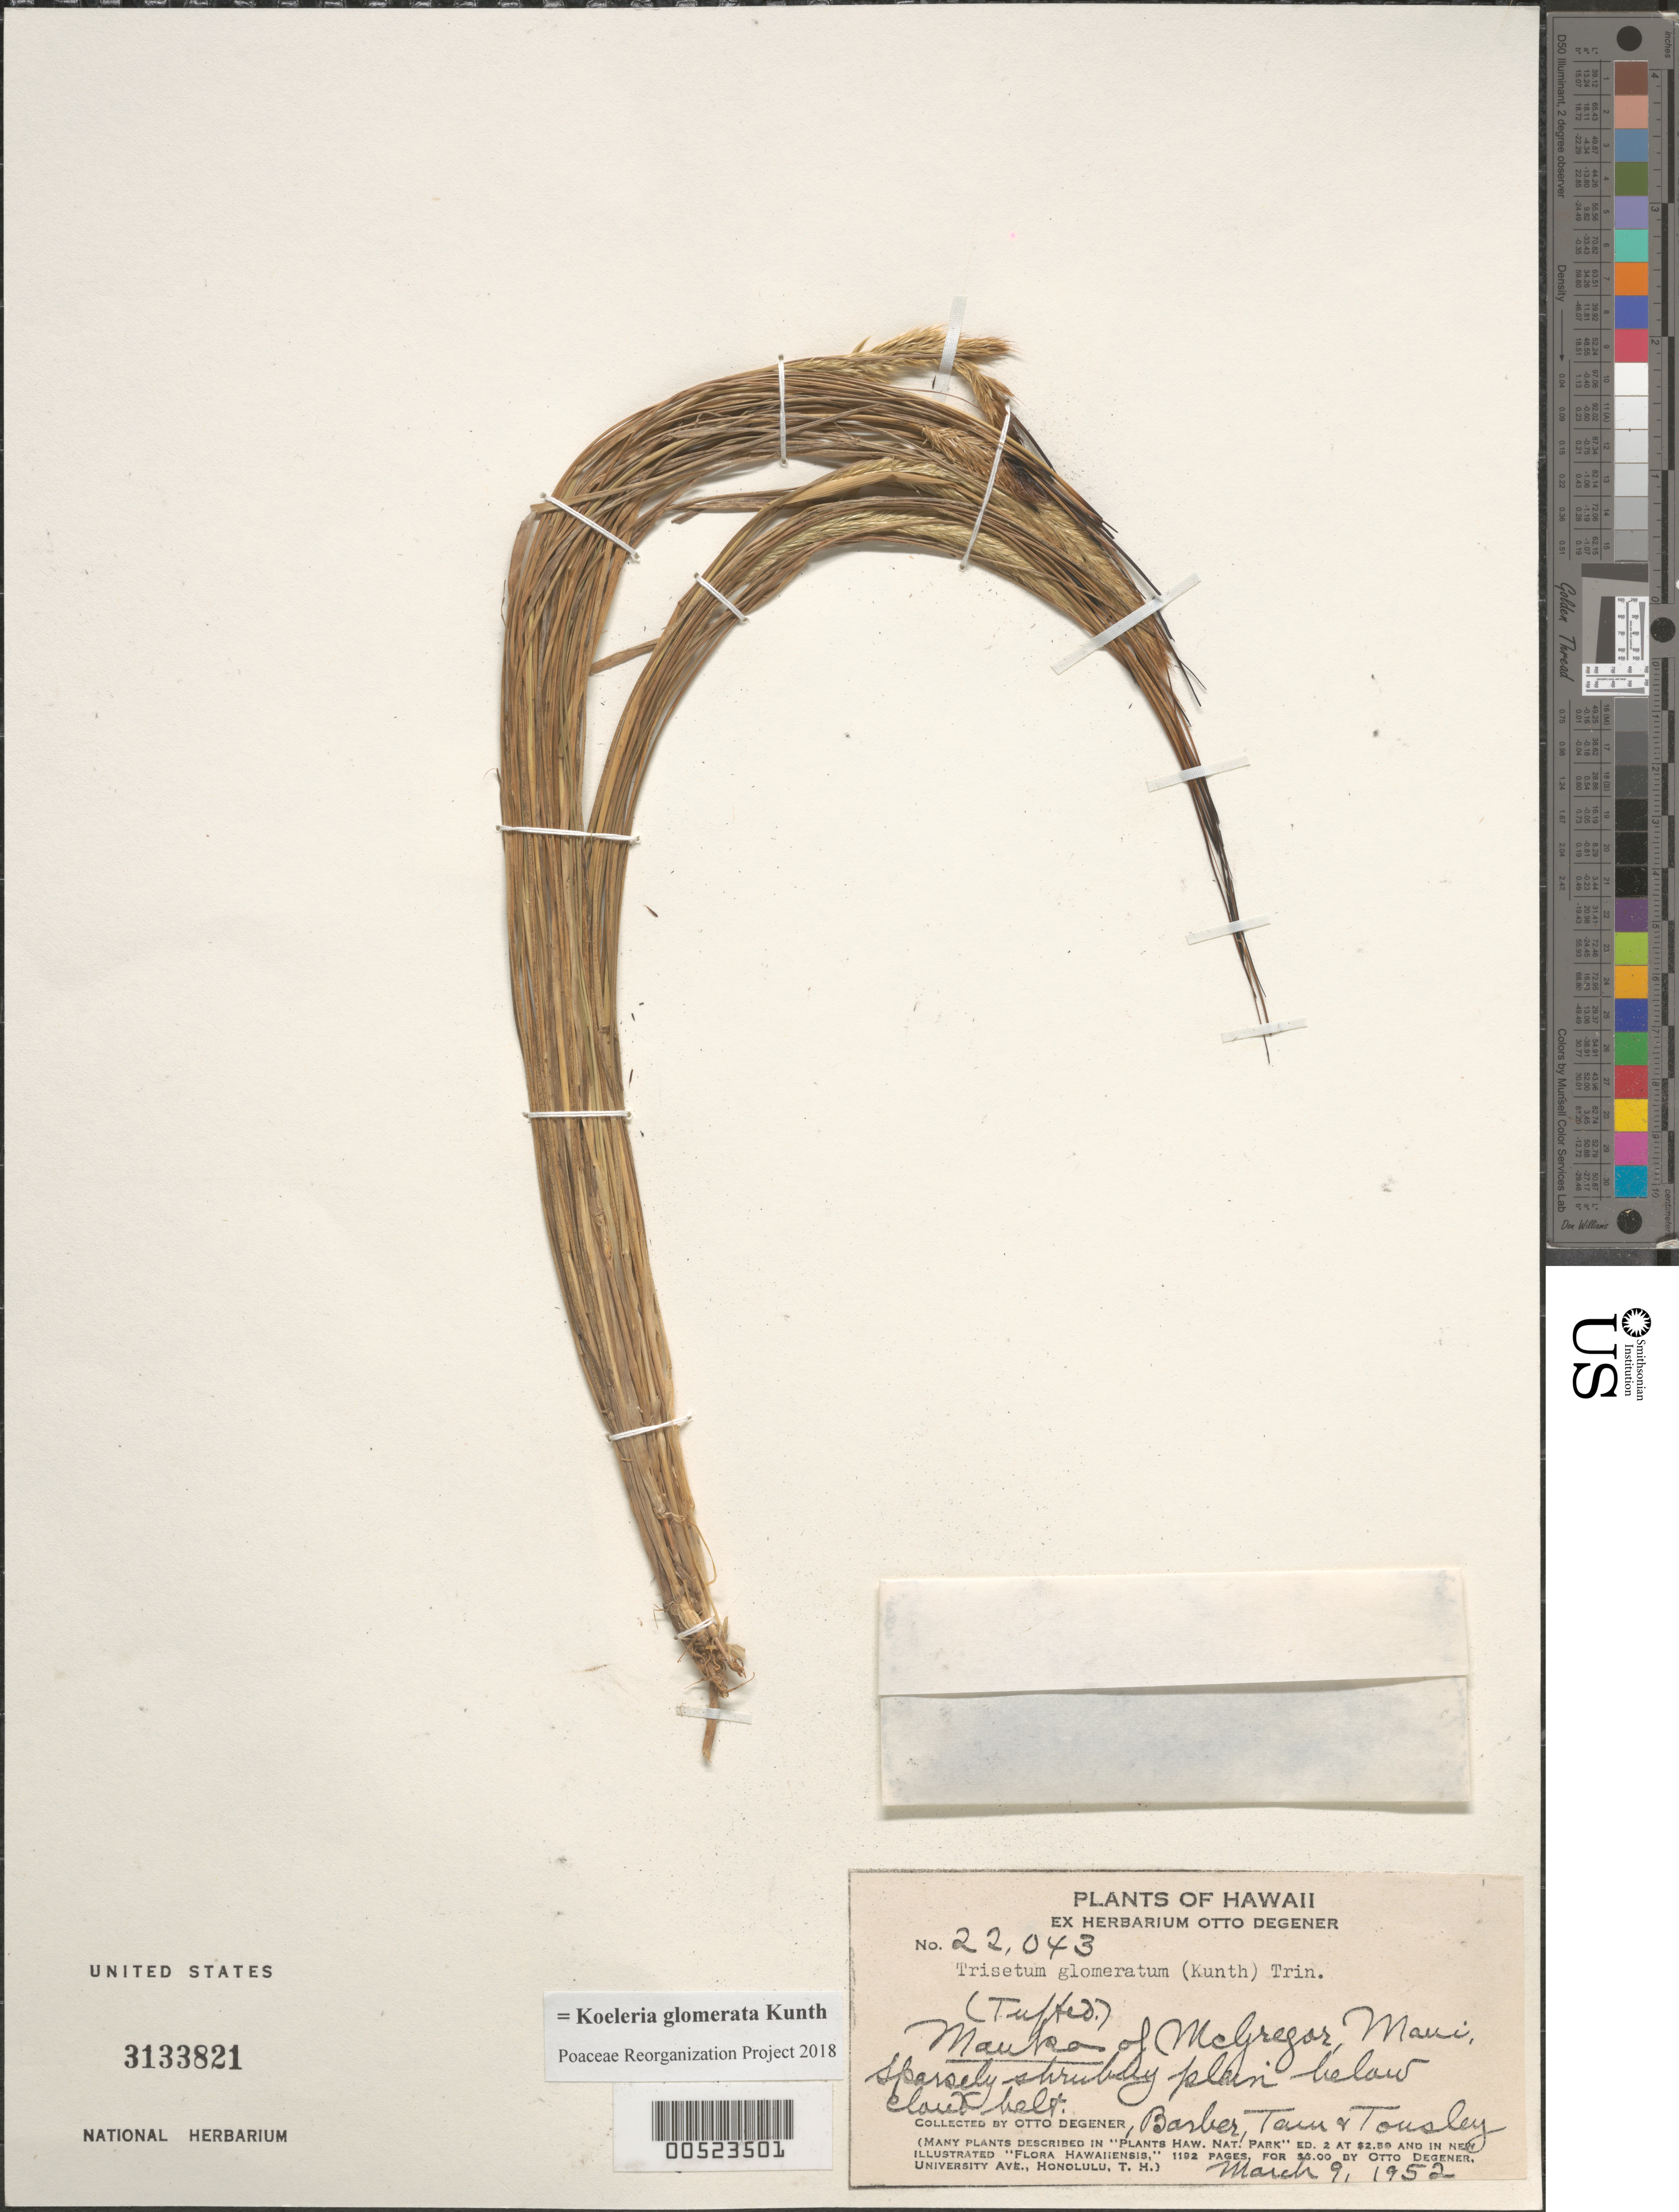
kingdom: Plantae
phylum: Tracheophyta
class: Liliopsida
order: Poales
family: Poaceae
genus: Koeleria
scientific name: Koeleria glomerata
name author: Kunth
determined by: Poaceae Reorganization Project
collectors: O. Degener, -. Barber, -. Tam & -. Tousley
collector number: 22043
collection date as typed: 9 Mar 1952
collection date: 1952-03-09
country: United States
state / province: Hawaii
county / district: Maui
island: Maui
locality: Mauka of McGregor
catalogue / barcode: US 3133821